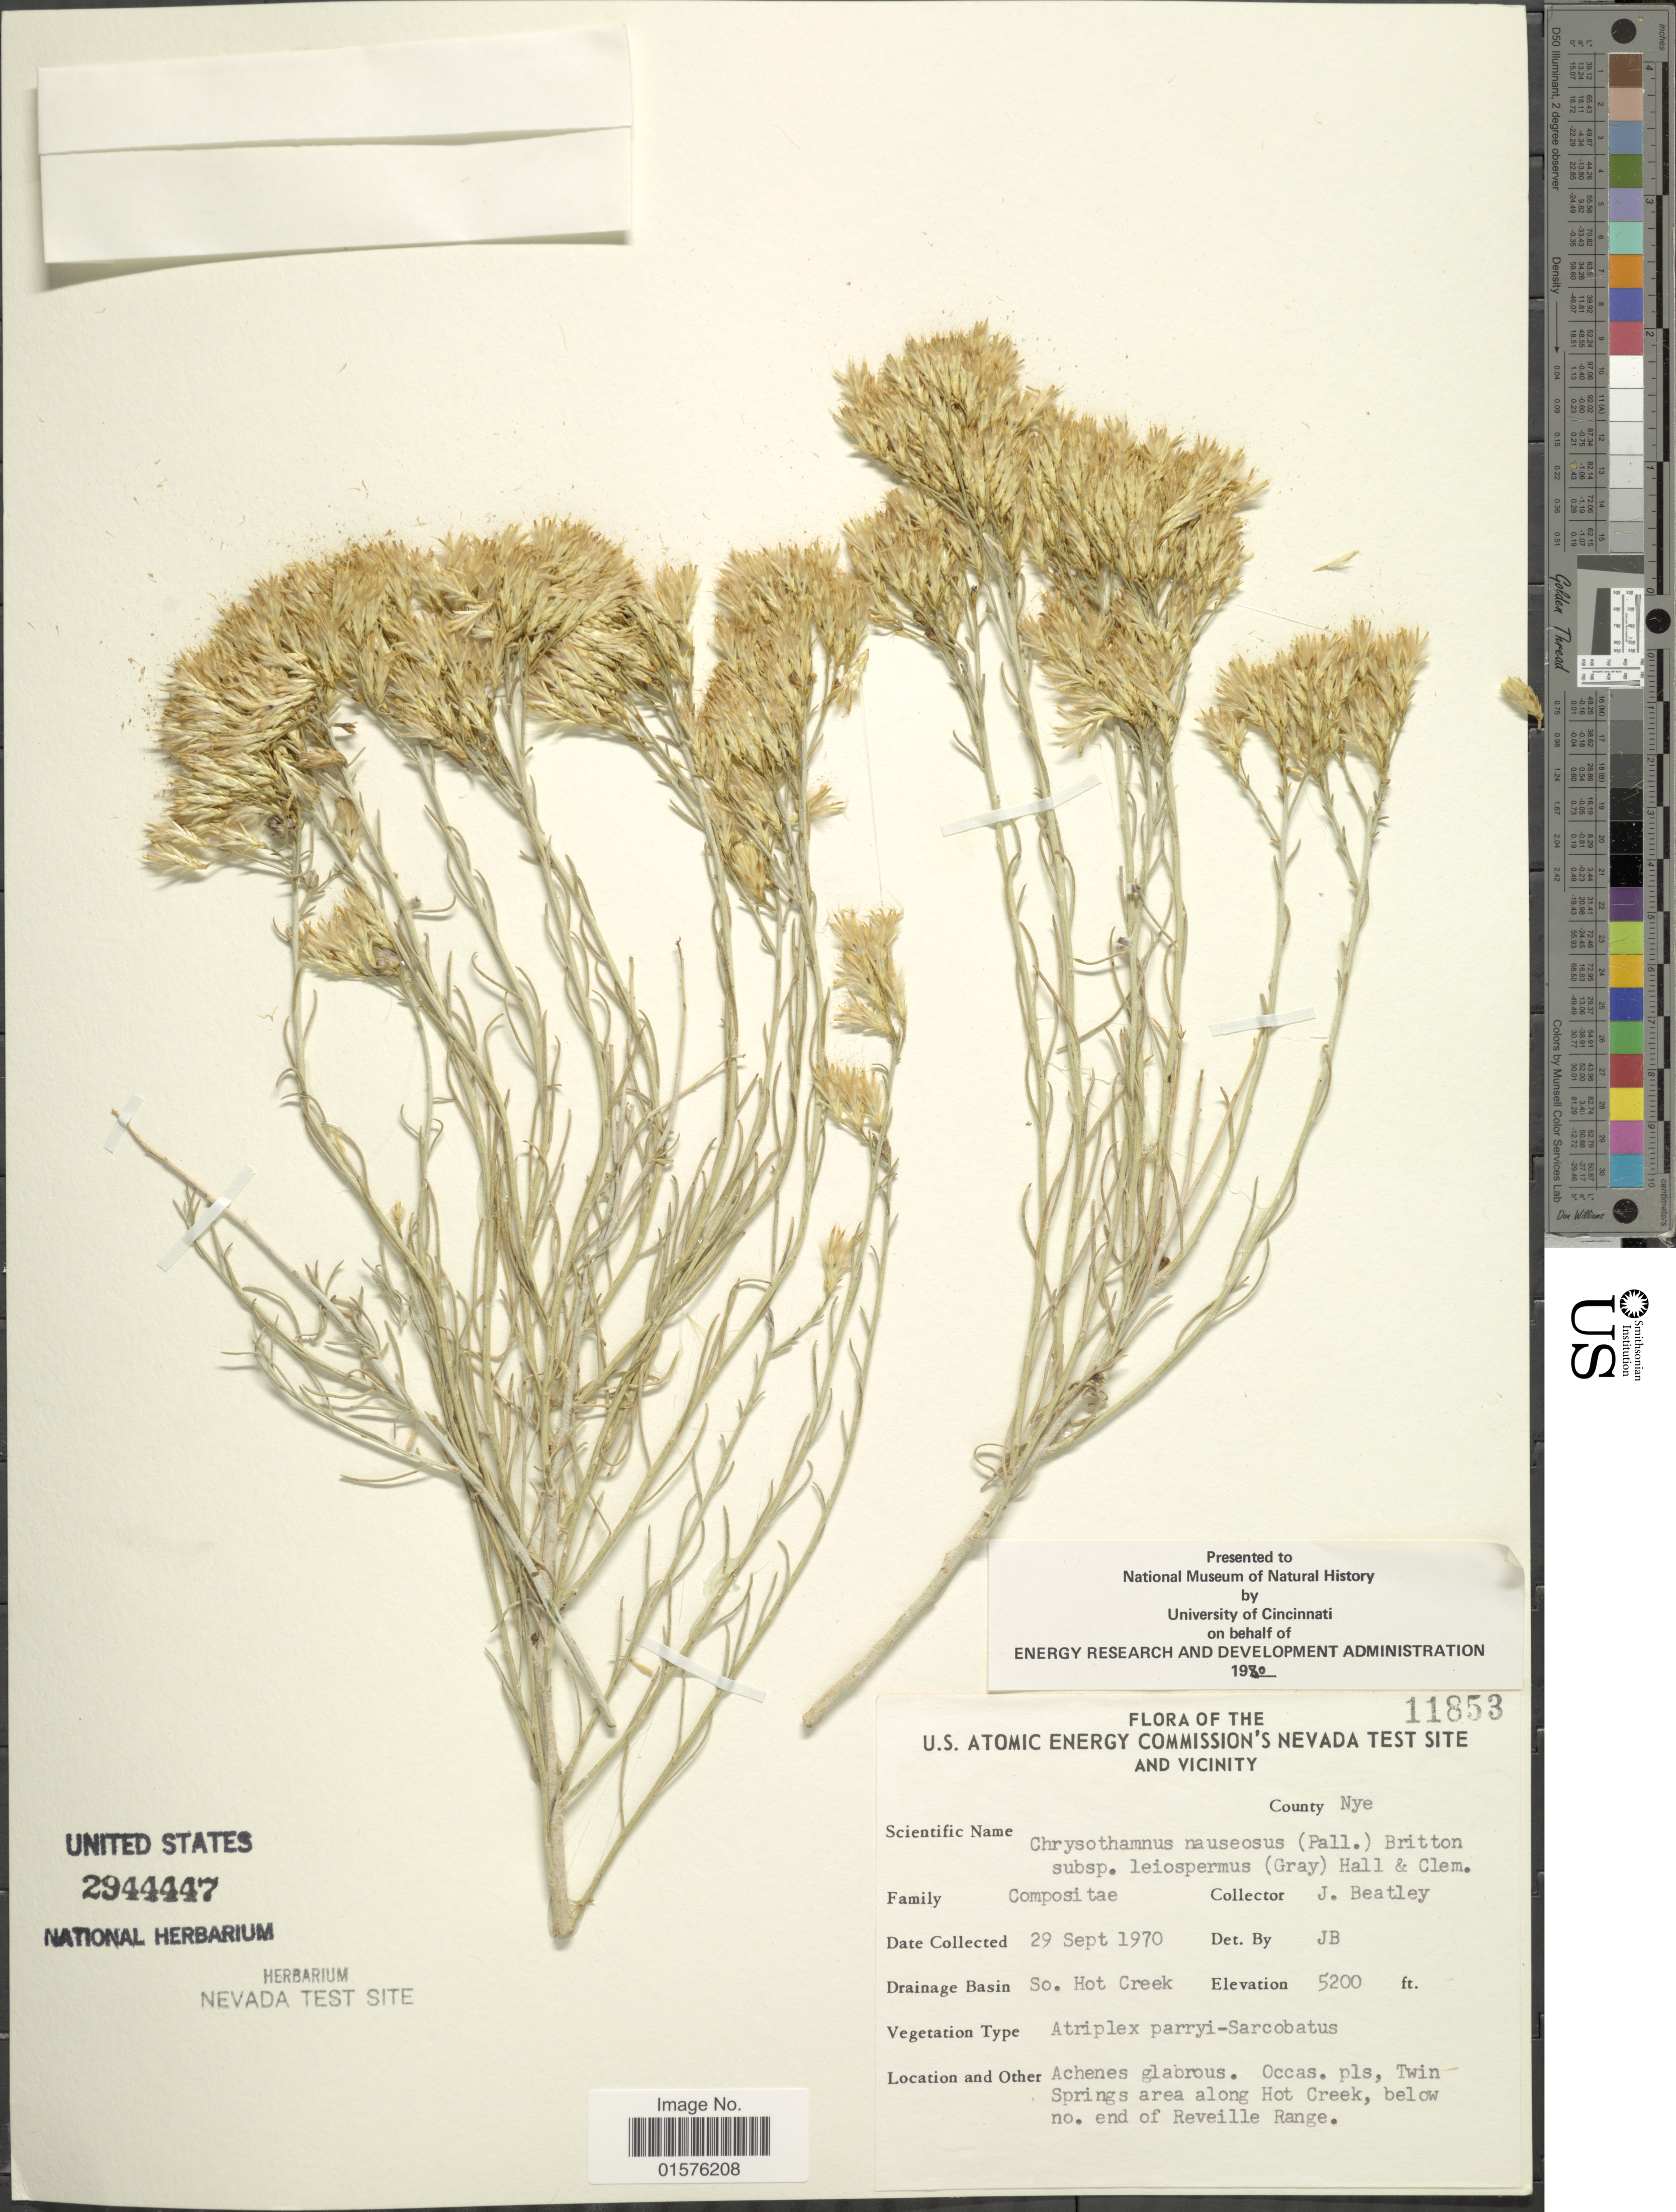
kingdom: Plantae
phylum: Tracheophyta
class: Magnoliopsida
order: Asterales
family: Asteraceae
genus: Ericameria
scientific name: Ericameria nauseosa var. leiosperma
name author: (A. Gray) G.L. Nesom & G.I. Baird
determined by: Urbatsch, Lowell E., Curator (LSU), Louisiana State University (UNITED STATES)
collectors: J. C. Beatley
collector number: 11853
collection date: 1970-09-29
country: United States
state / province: Nevada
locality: The U.S. Atomic Energy Commision's Nevada test site and vicinity, County: Nye, Drainage basin: So. Hot Creek, Twin Springs area long Hot Creek, below no. end of Reveille Range.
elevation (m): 1585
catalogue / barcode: US 2944447